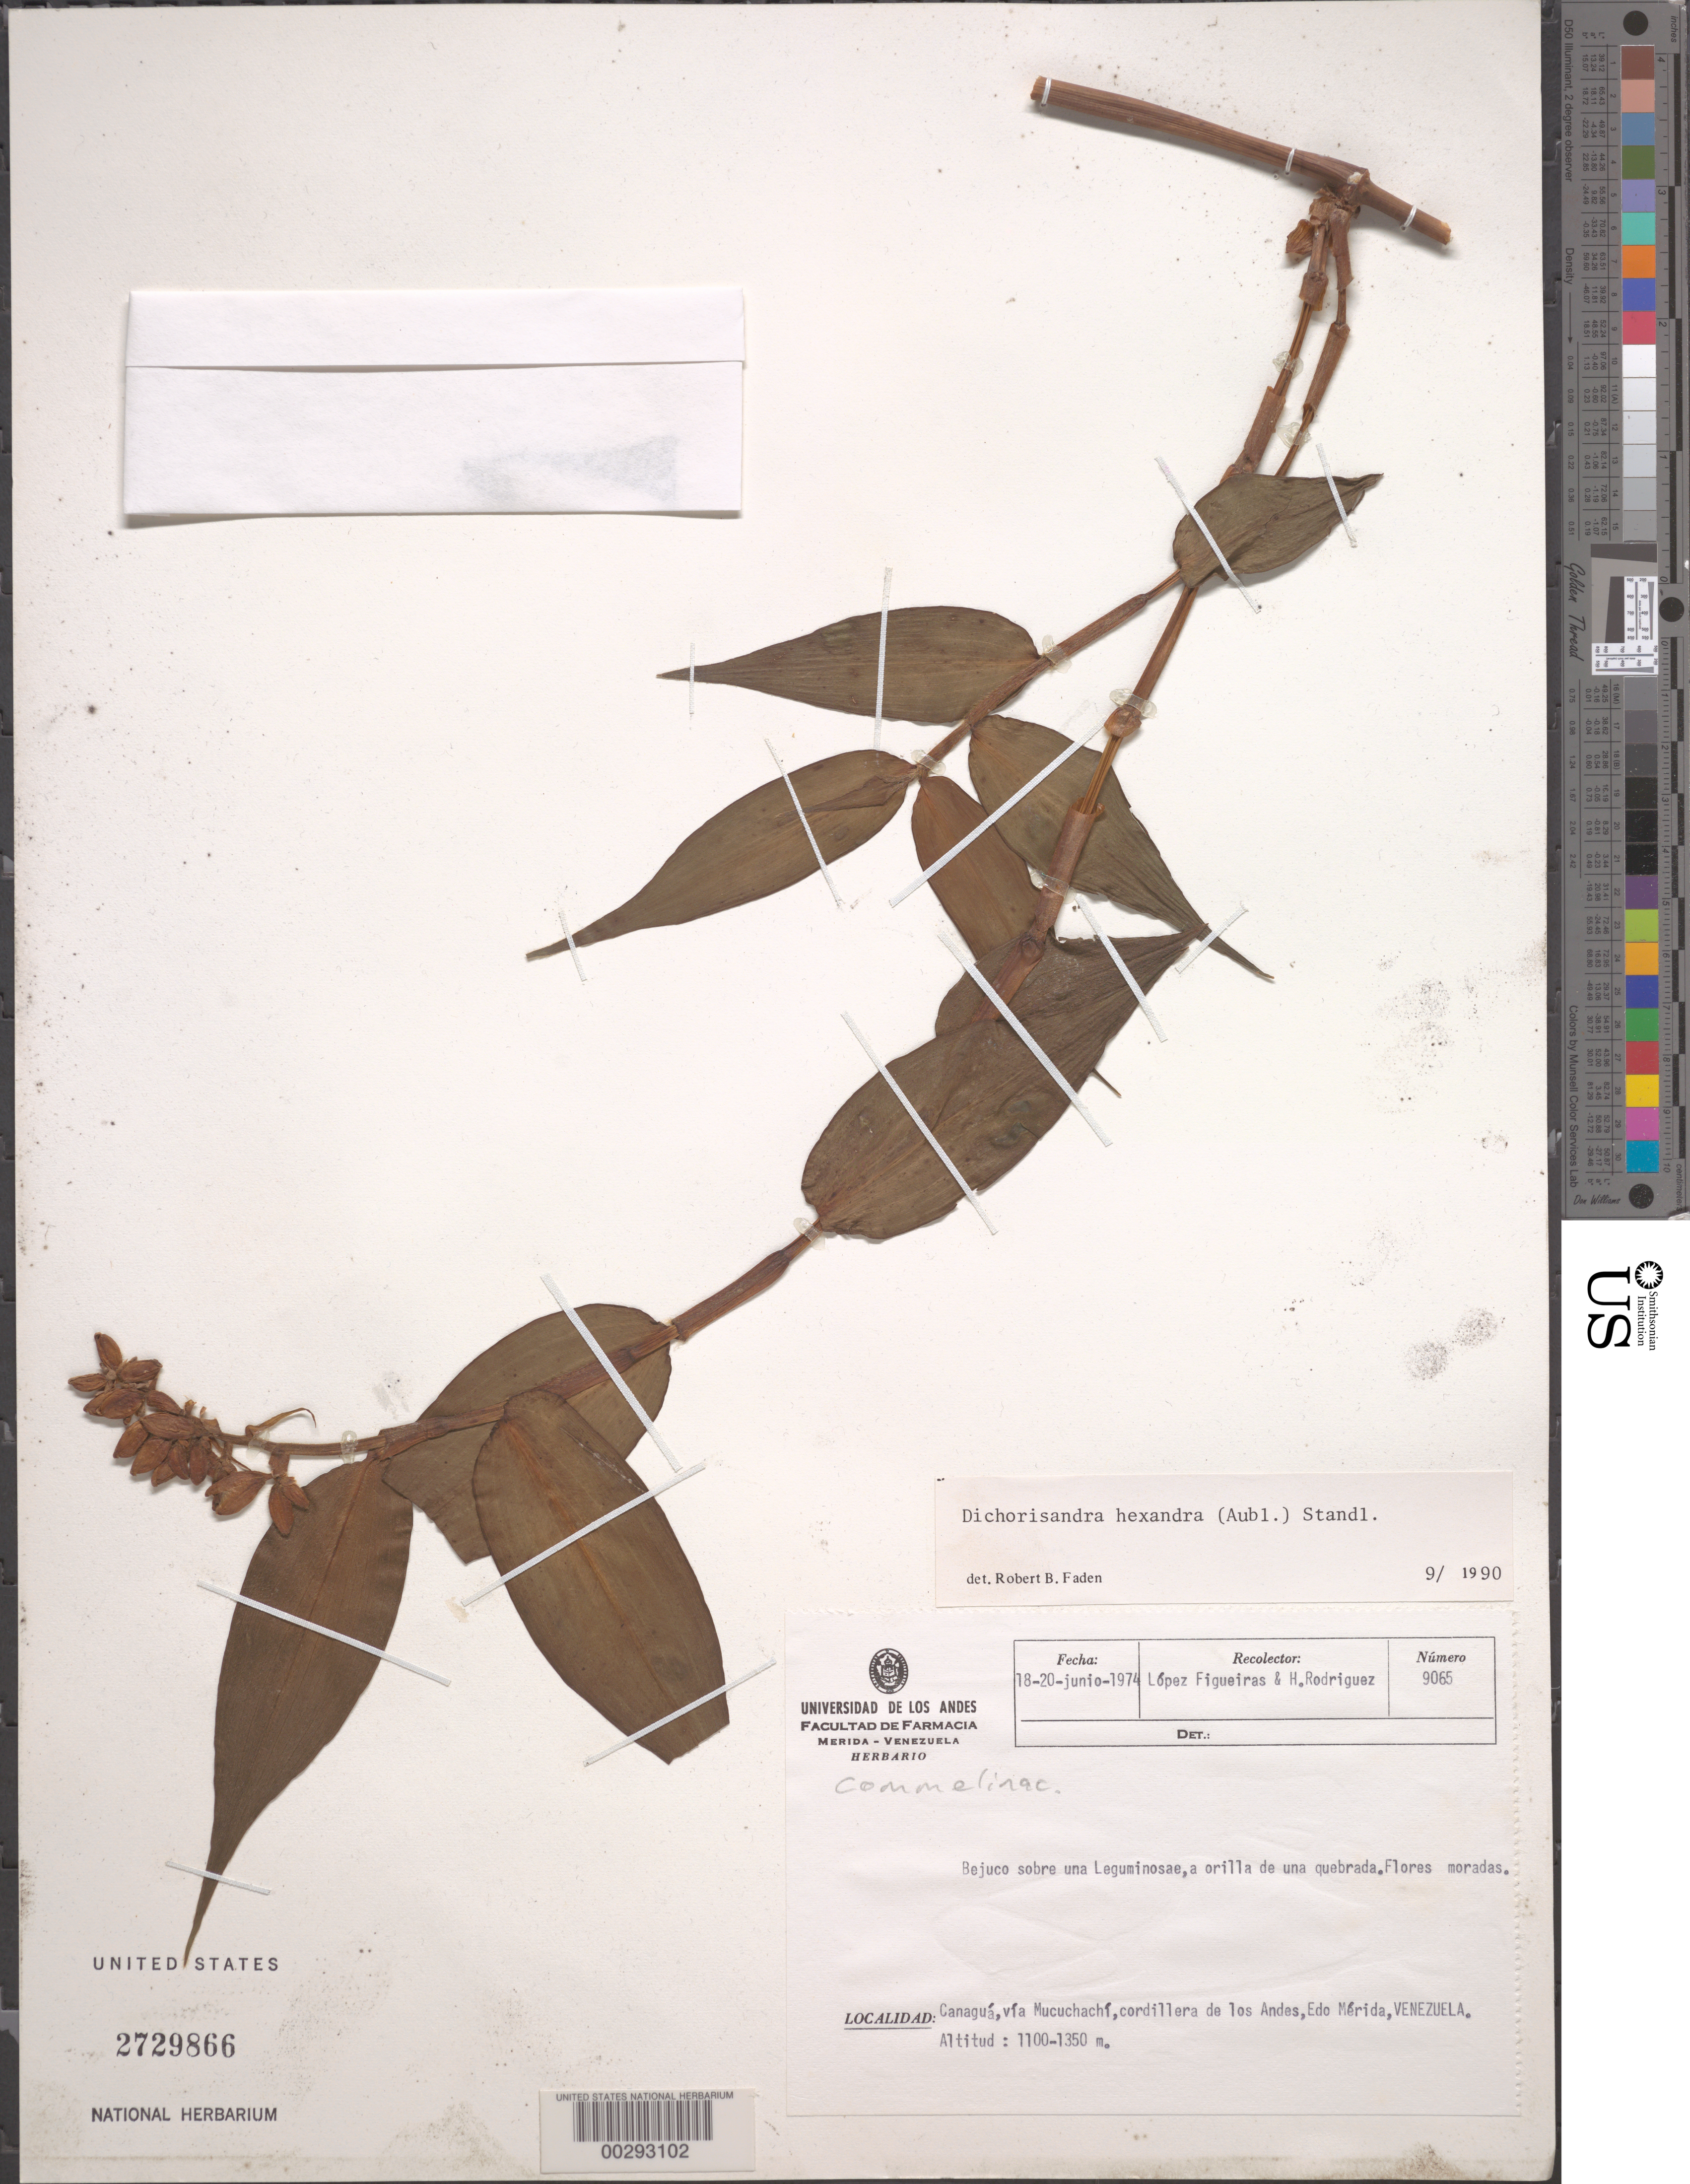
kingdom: Plantae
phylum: Tracheophyta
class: Liliopsida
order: Commelinales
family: Commelinaceae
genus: Dichorisandra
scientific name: Dichorisandra hexandra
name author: (Aubl.) Standl.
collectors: M. López Figueiras & H. Rodriguez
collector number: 9065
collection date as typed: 18 Jun 1974 to 20 Jun 1974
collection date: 1974-06-18/1974-06-20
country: Venezuela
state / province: Mérida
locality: Canagua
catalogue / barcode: US 2729866